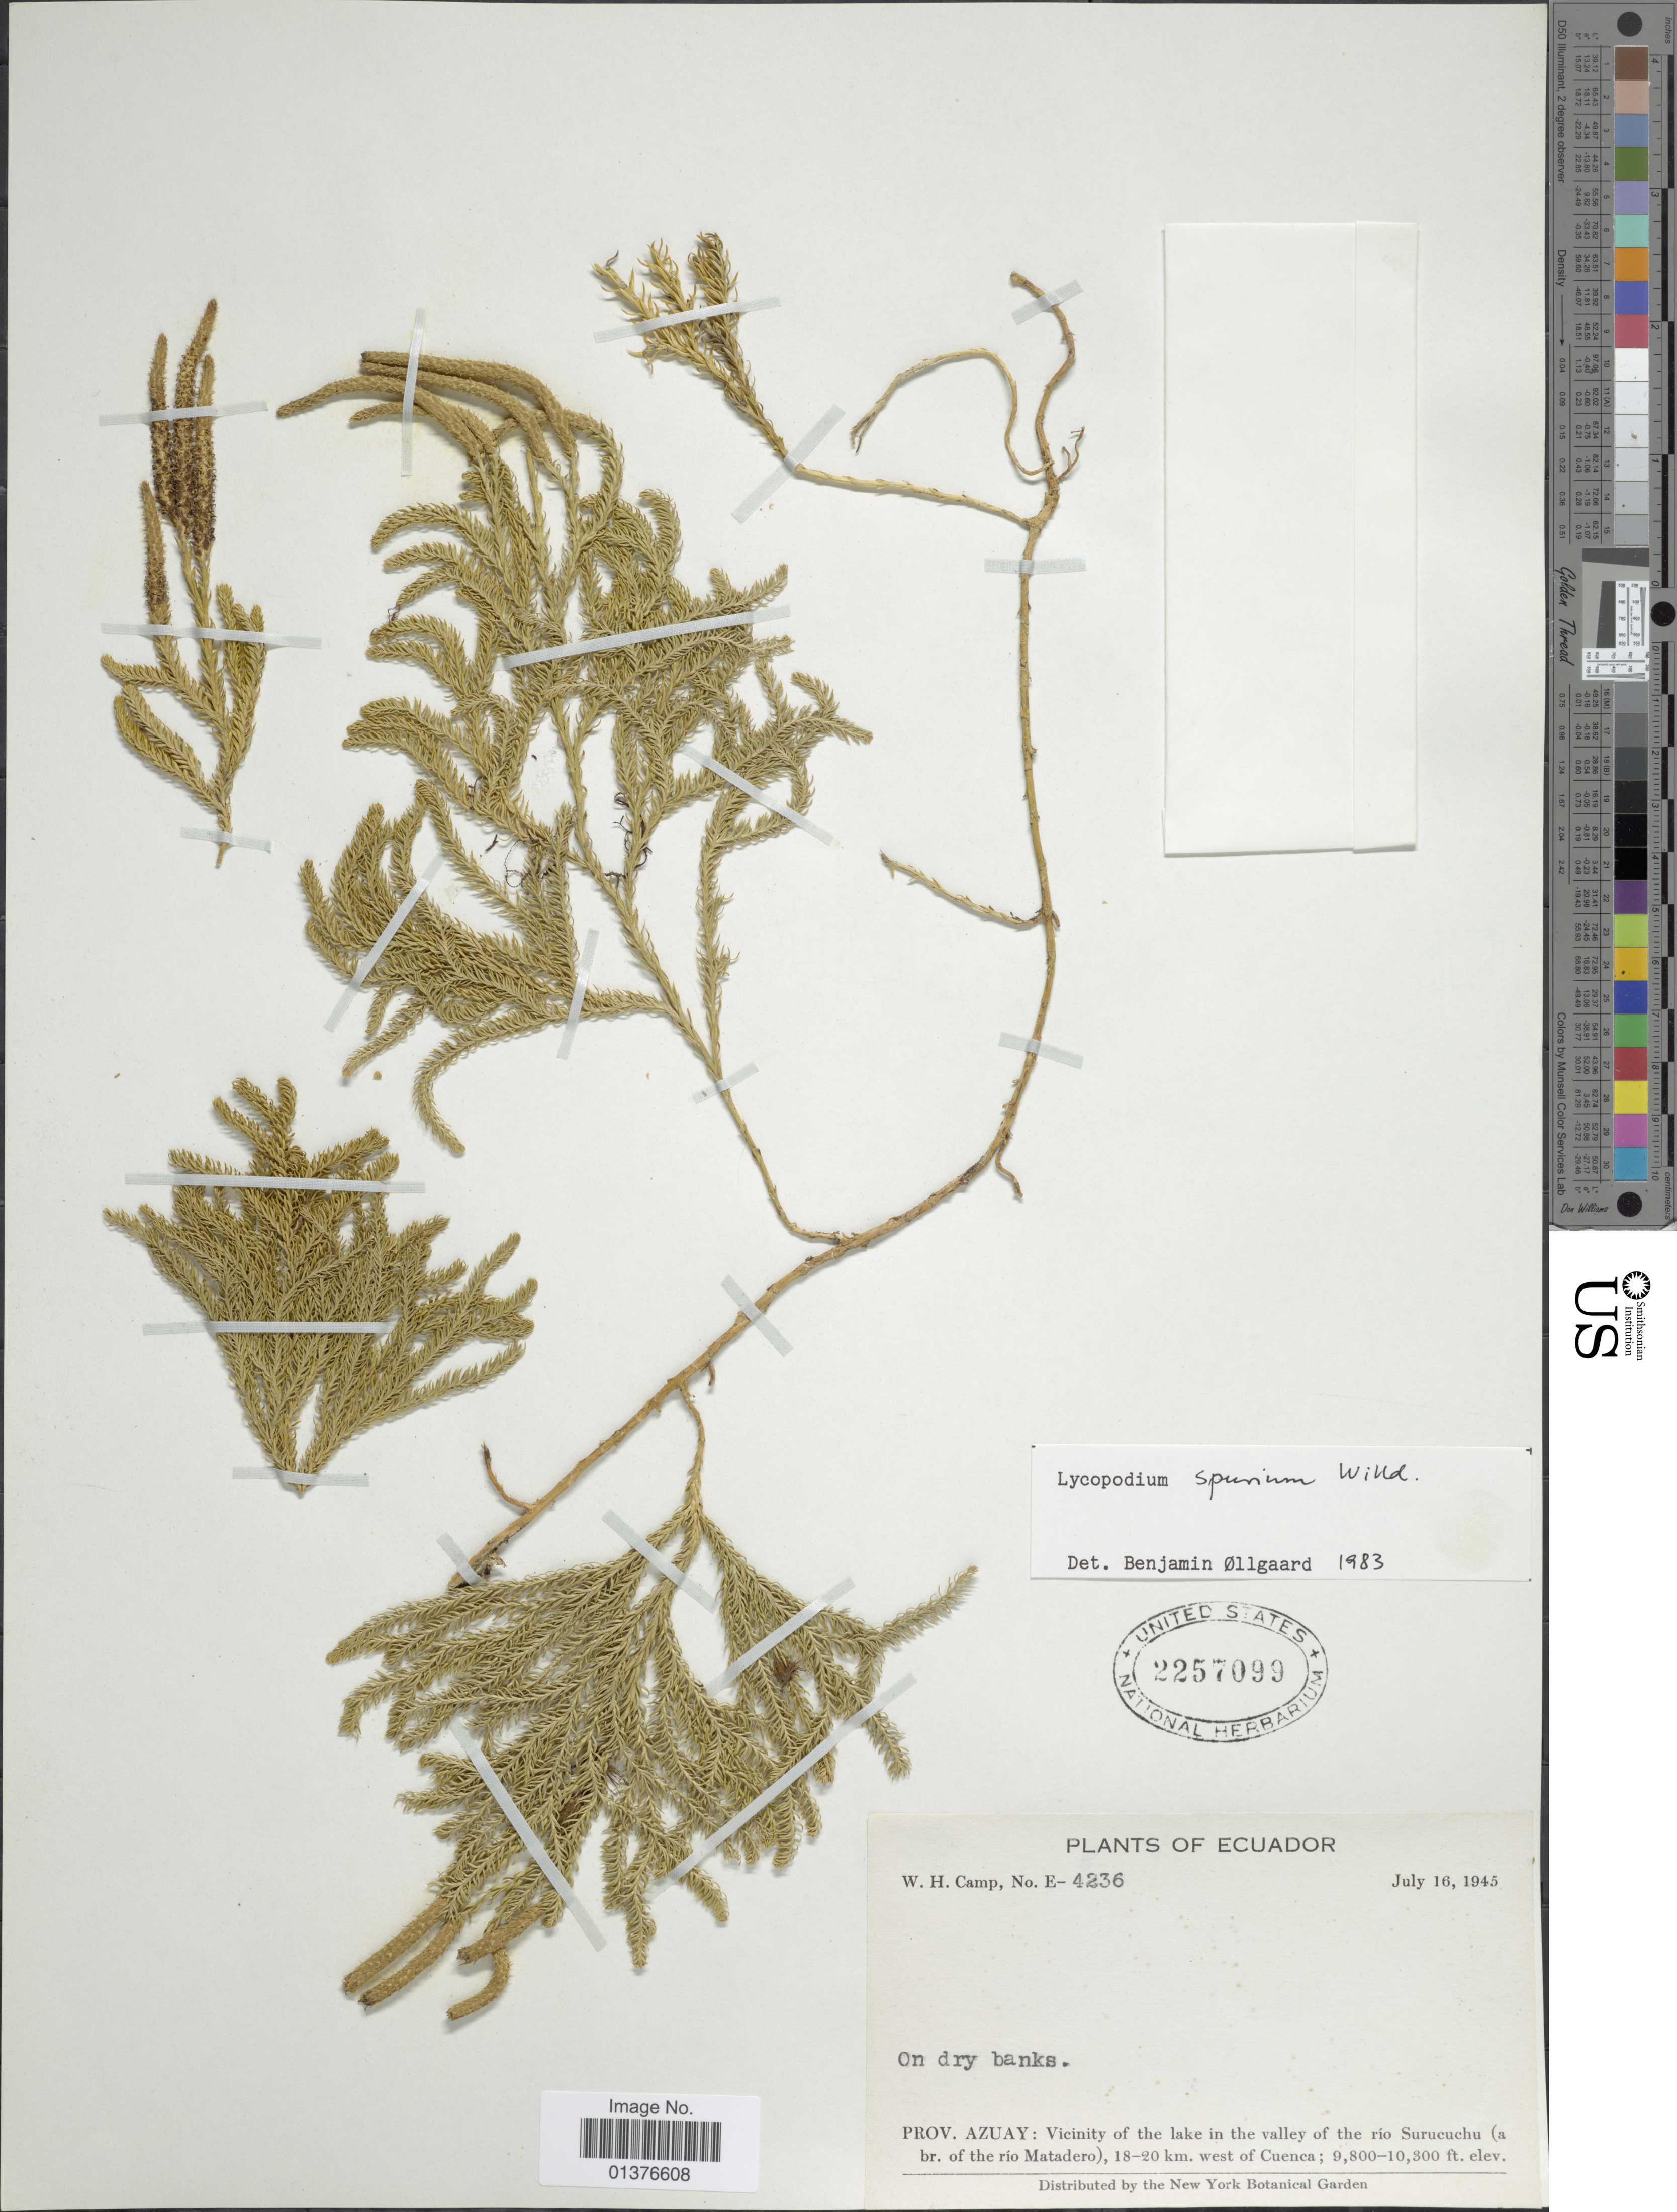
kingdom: Plantae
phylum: Tracheophyta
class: Lycopodiopsida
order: Lycopodiales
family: Lycopodiaceae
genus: Austrolycopodium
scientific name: Austrolycopodium magellanicum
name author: (P. Beauv.) Holub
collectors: W. H. Camp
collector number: E-4236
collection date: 1945-07-16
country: Ecuador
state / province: Azuay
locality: Vicinity of the lake in the valley of the rio Surucuchu(abr. of the rio Matadero), 18-20 km west of Cuenca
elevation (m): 2987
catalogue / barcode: US 2257099